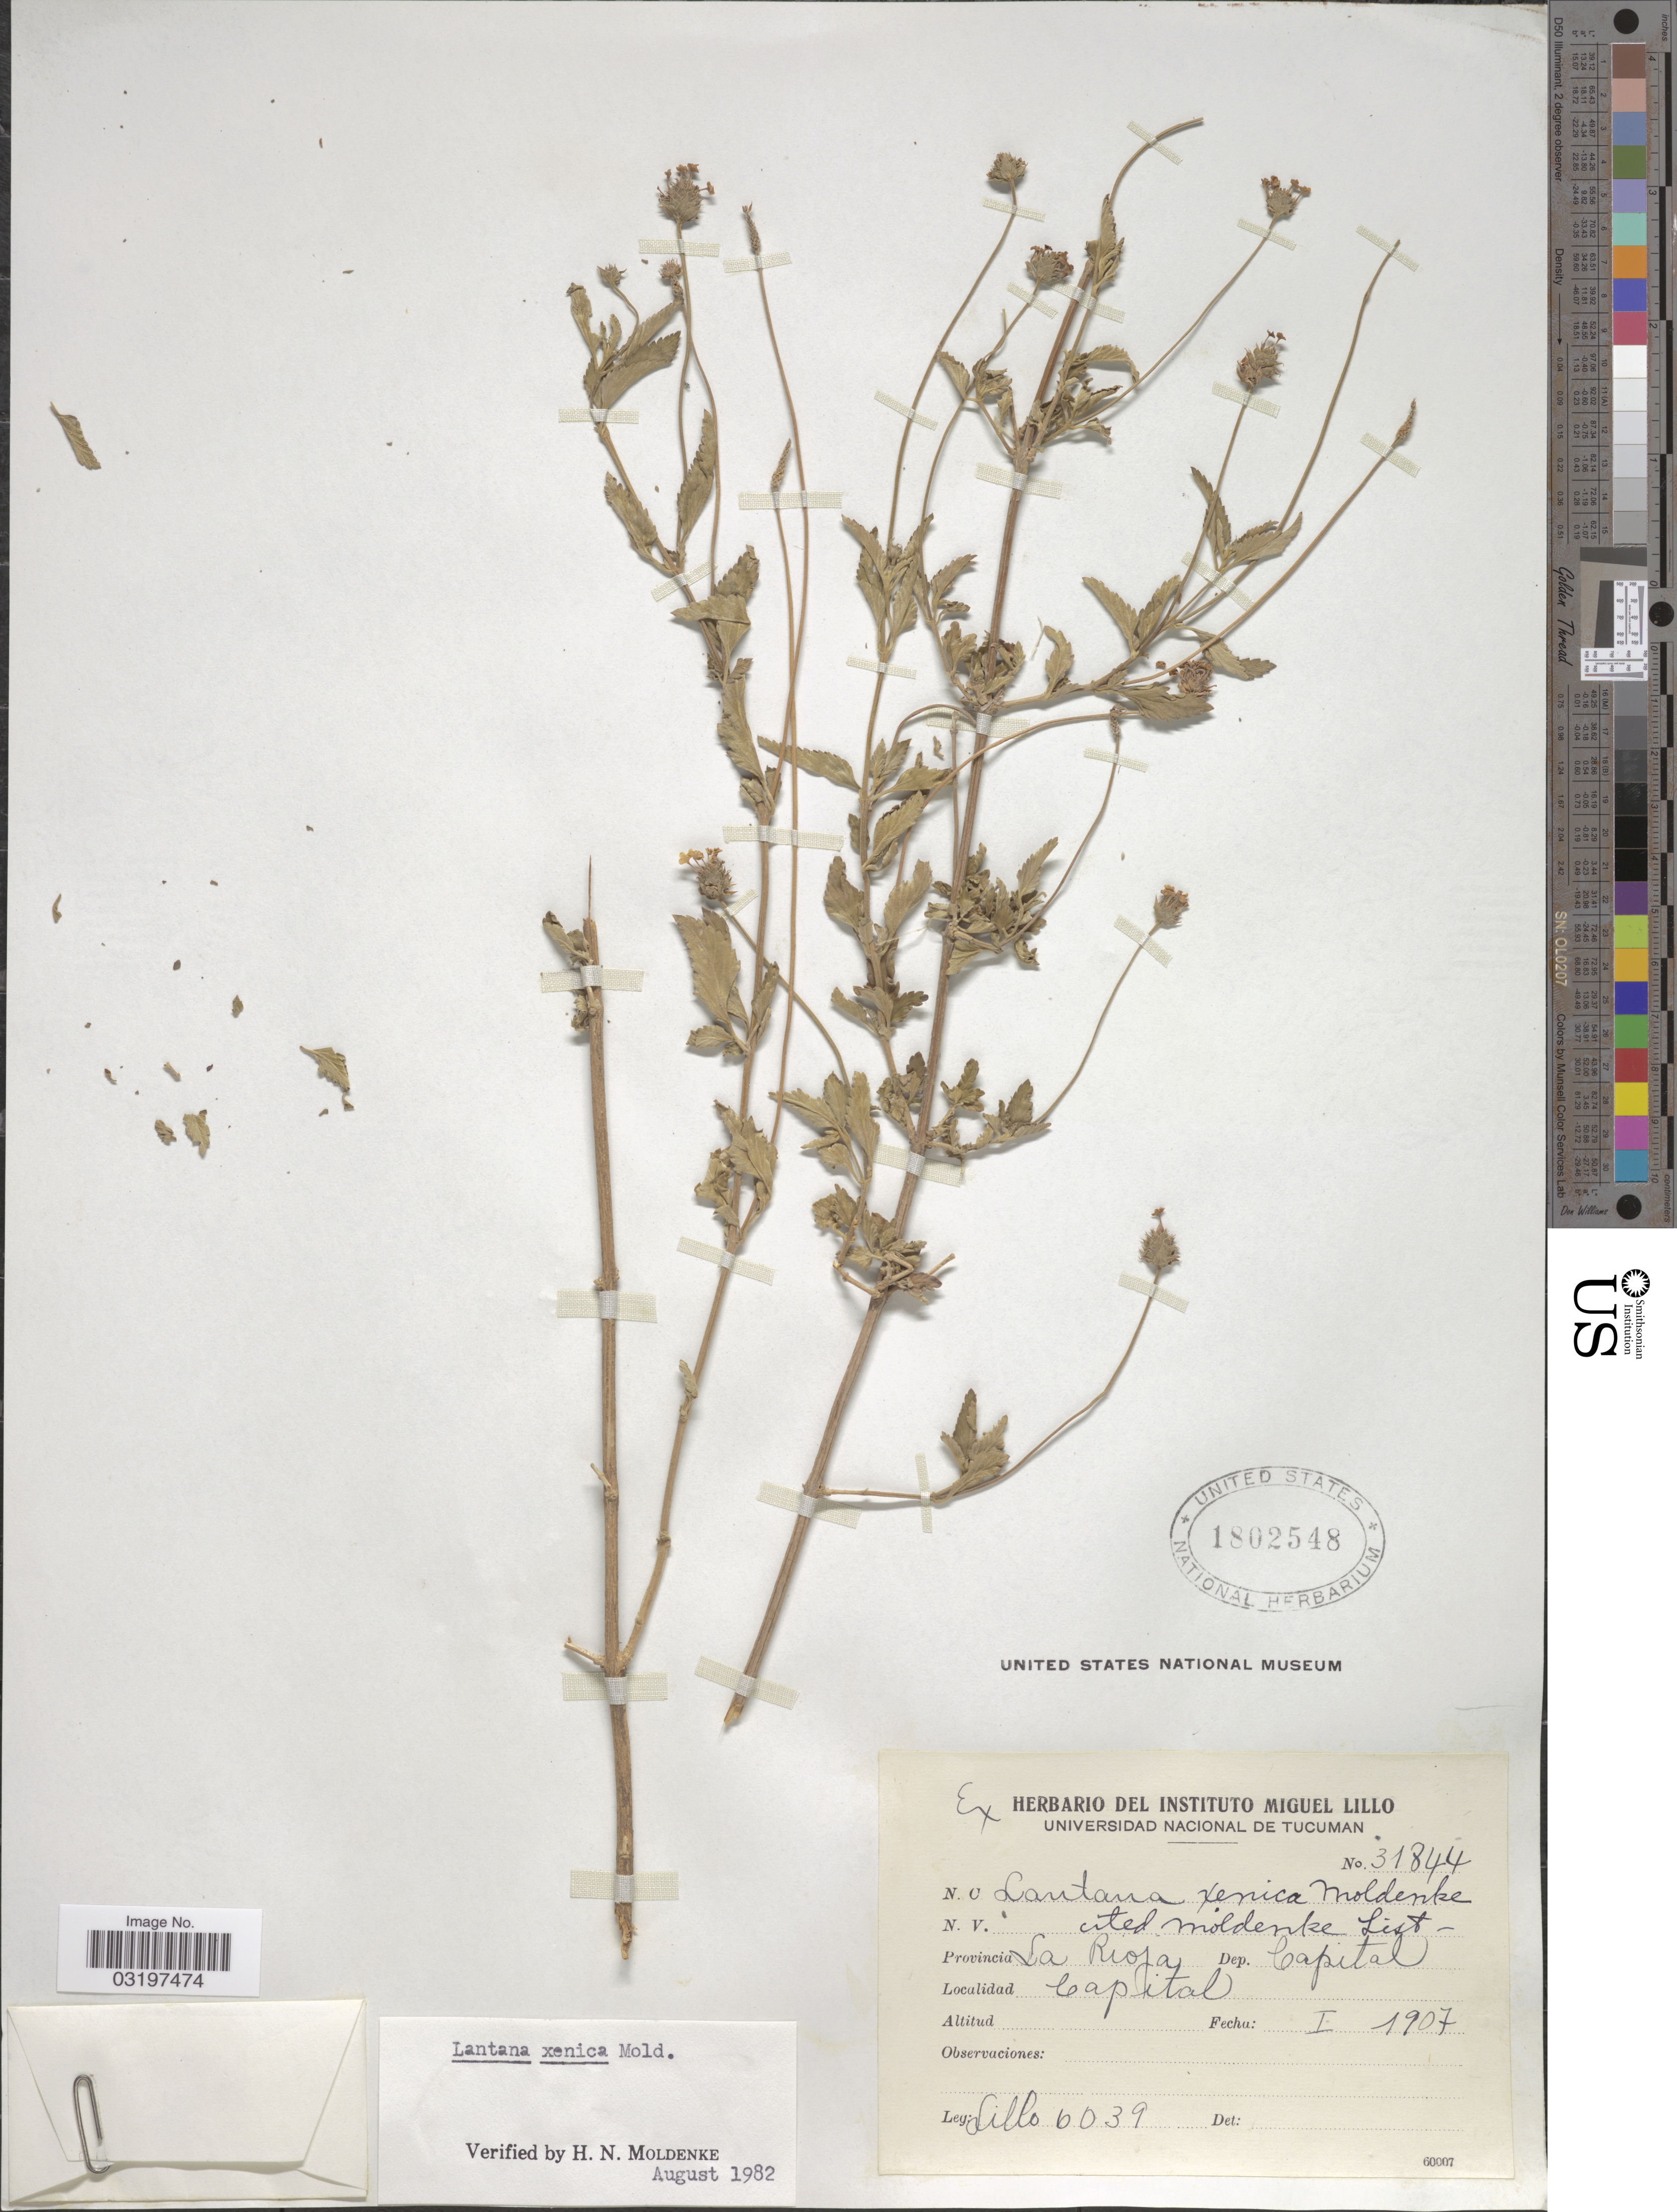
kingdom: Plantae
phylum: Tracheophyta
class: Magnoliopsida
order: Lamiales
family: Verbenaceae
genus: Lantana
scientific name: Lantana xenica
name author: Moldenke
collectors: M. Lillo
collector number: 6039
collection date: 1907-01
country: Argentina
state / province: La Rioja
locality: Dep. Capital. Capital.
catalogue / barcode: US 1802548